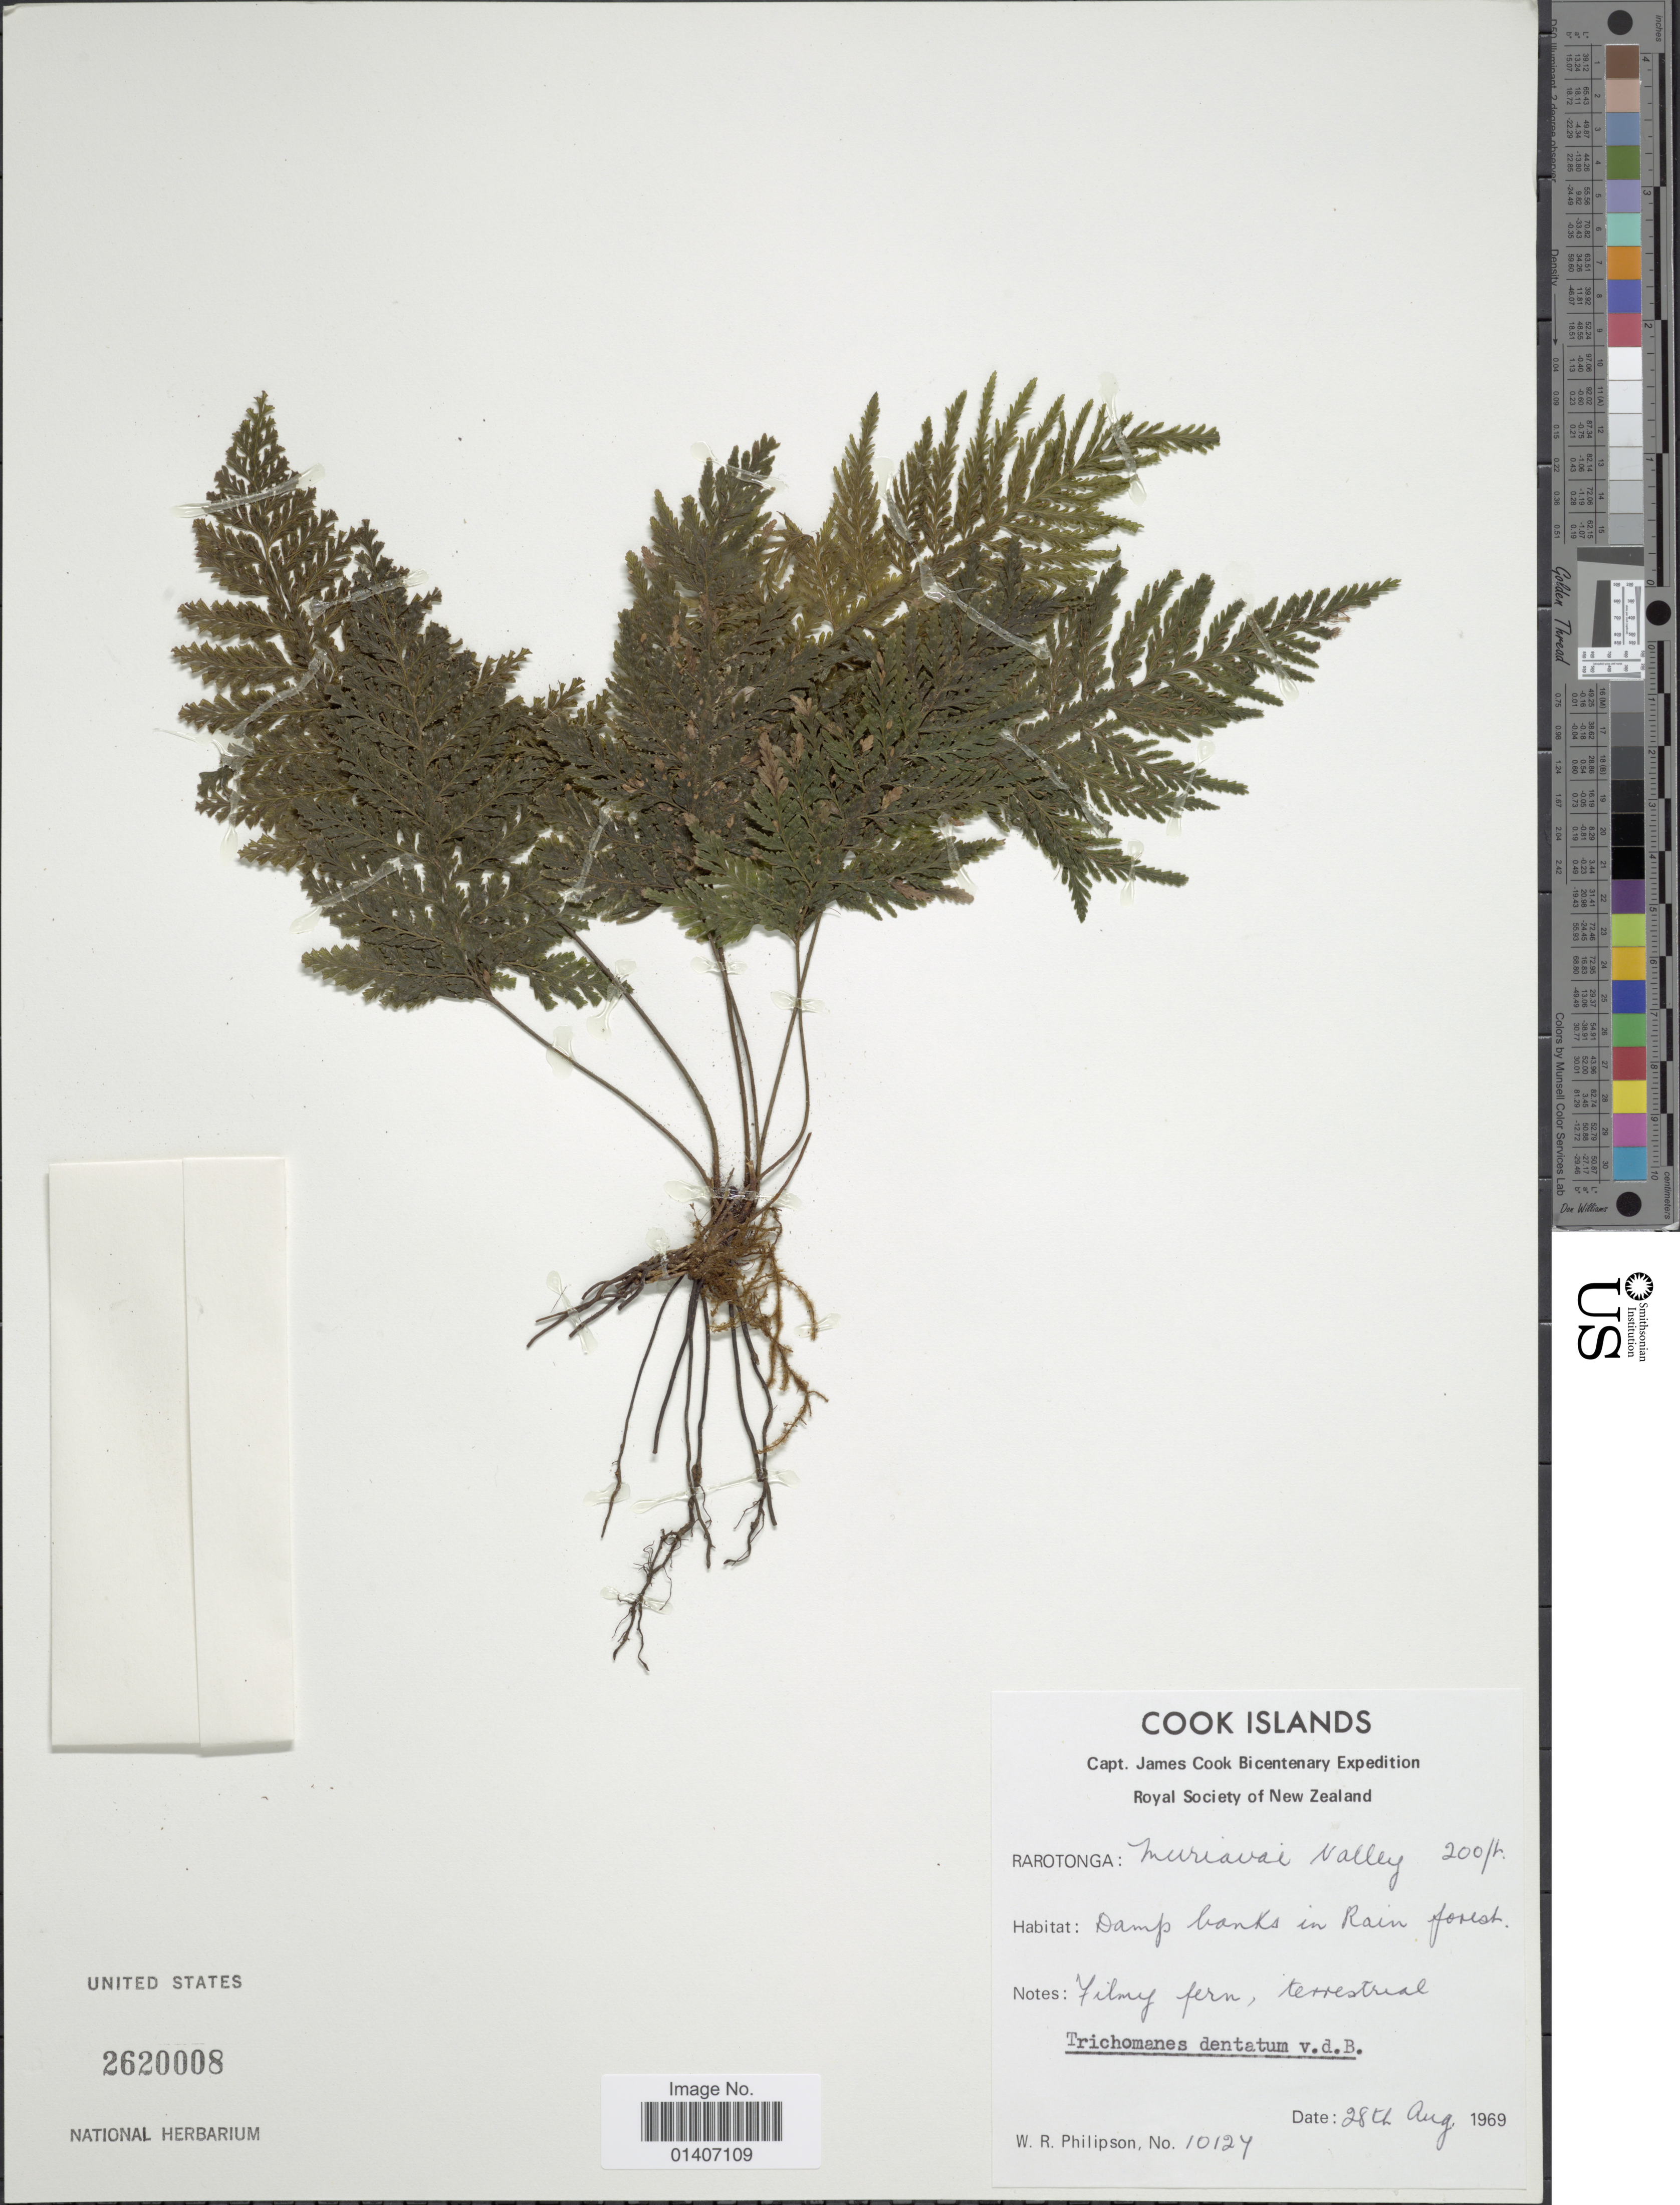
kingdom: Plantae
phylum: Tracheophyta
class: Polypodiopsida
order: Hymenophyllales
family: Hymenophyllaceae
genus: Abrodictyum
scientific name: Abrodictyum dentatum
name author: (Bosch) Ebihara & K. Iwats.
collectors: W. R. Philipson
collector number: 10127*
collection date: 1969-08-28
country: Cook Islands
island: Rarotonga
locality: Rarotonga: Muriavai valley, damp banks in rain forest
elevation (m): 61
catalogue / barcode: US 2620008